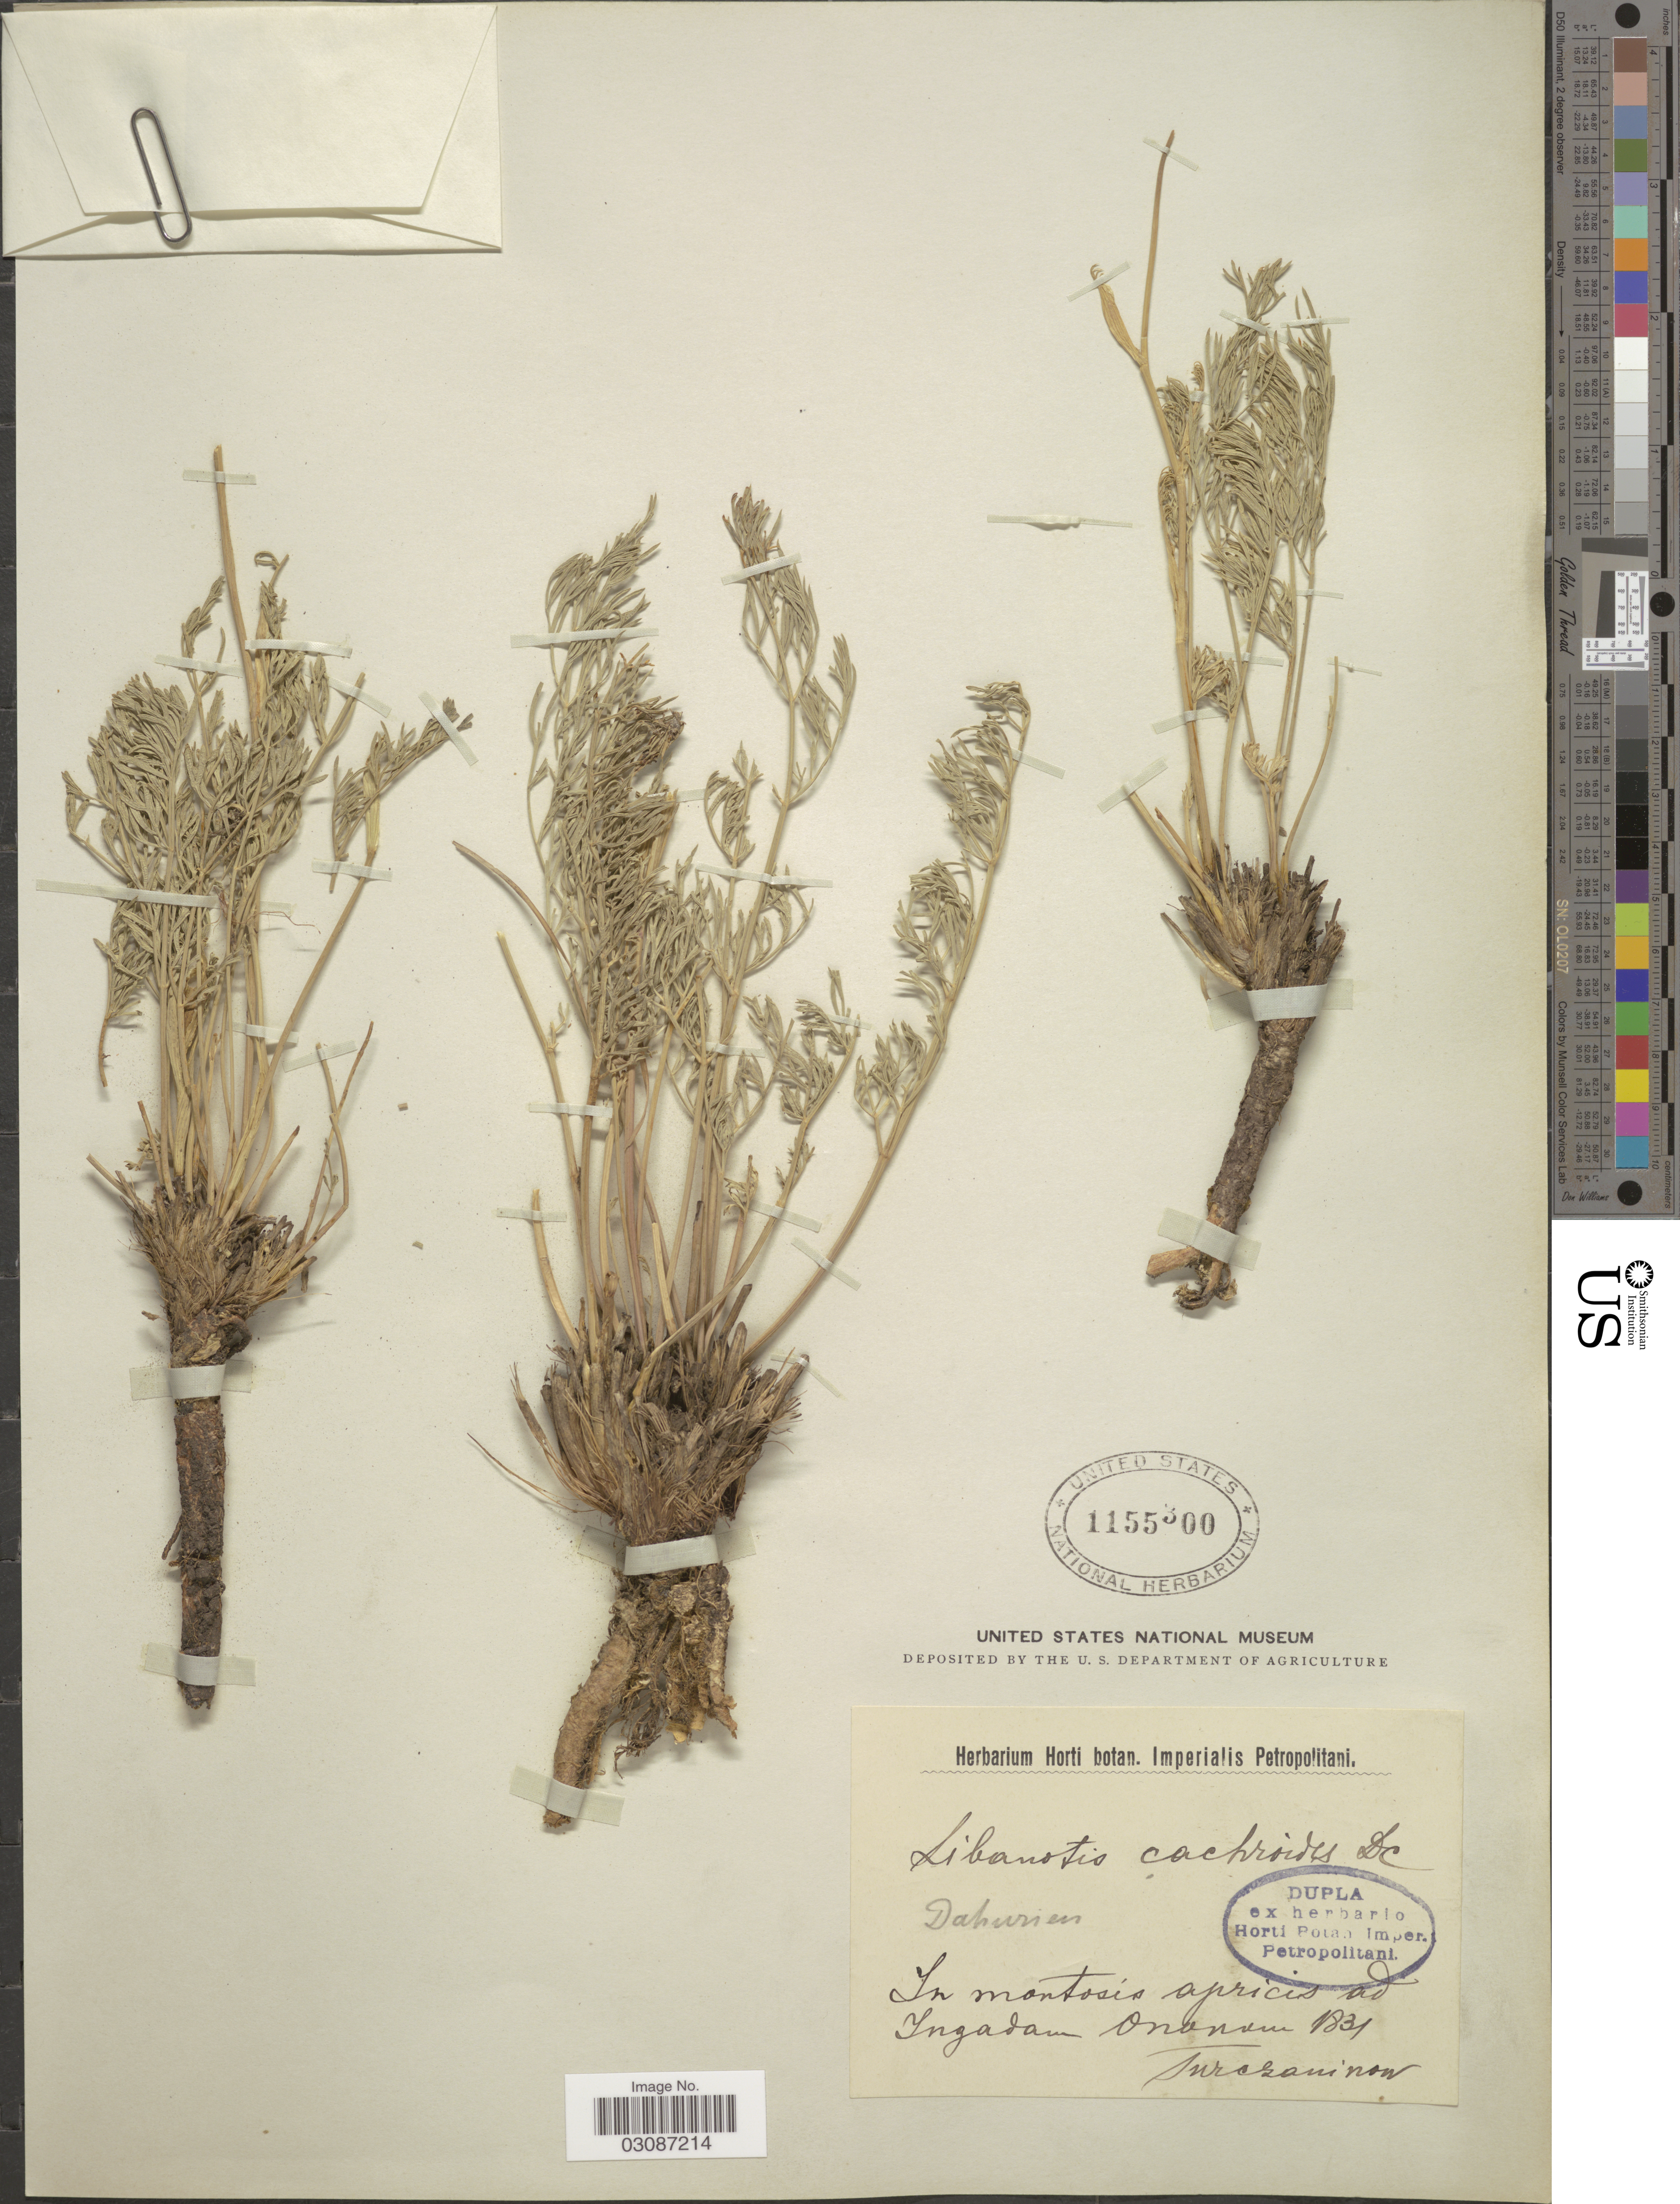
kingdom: Plantae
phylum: Tracheophyta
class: Magnoliopsida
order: Apiales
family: Apiaceae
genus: Libanotis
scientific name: Libanotis cachroides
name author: DC.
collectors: Turczaninow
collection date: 1831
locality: In montosis apricis ad Ingadam Ononum.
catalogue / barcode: US 1155300